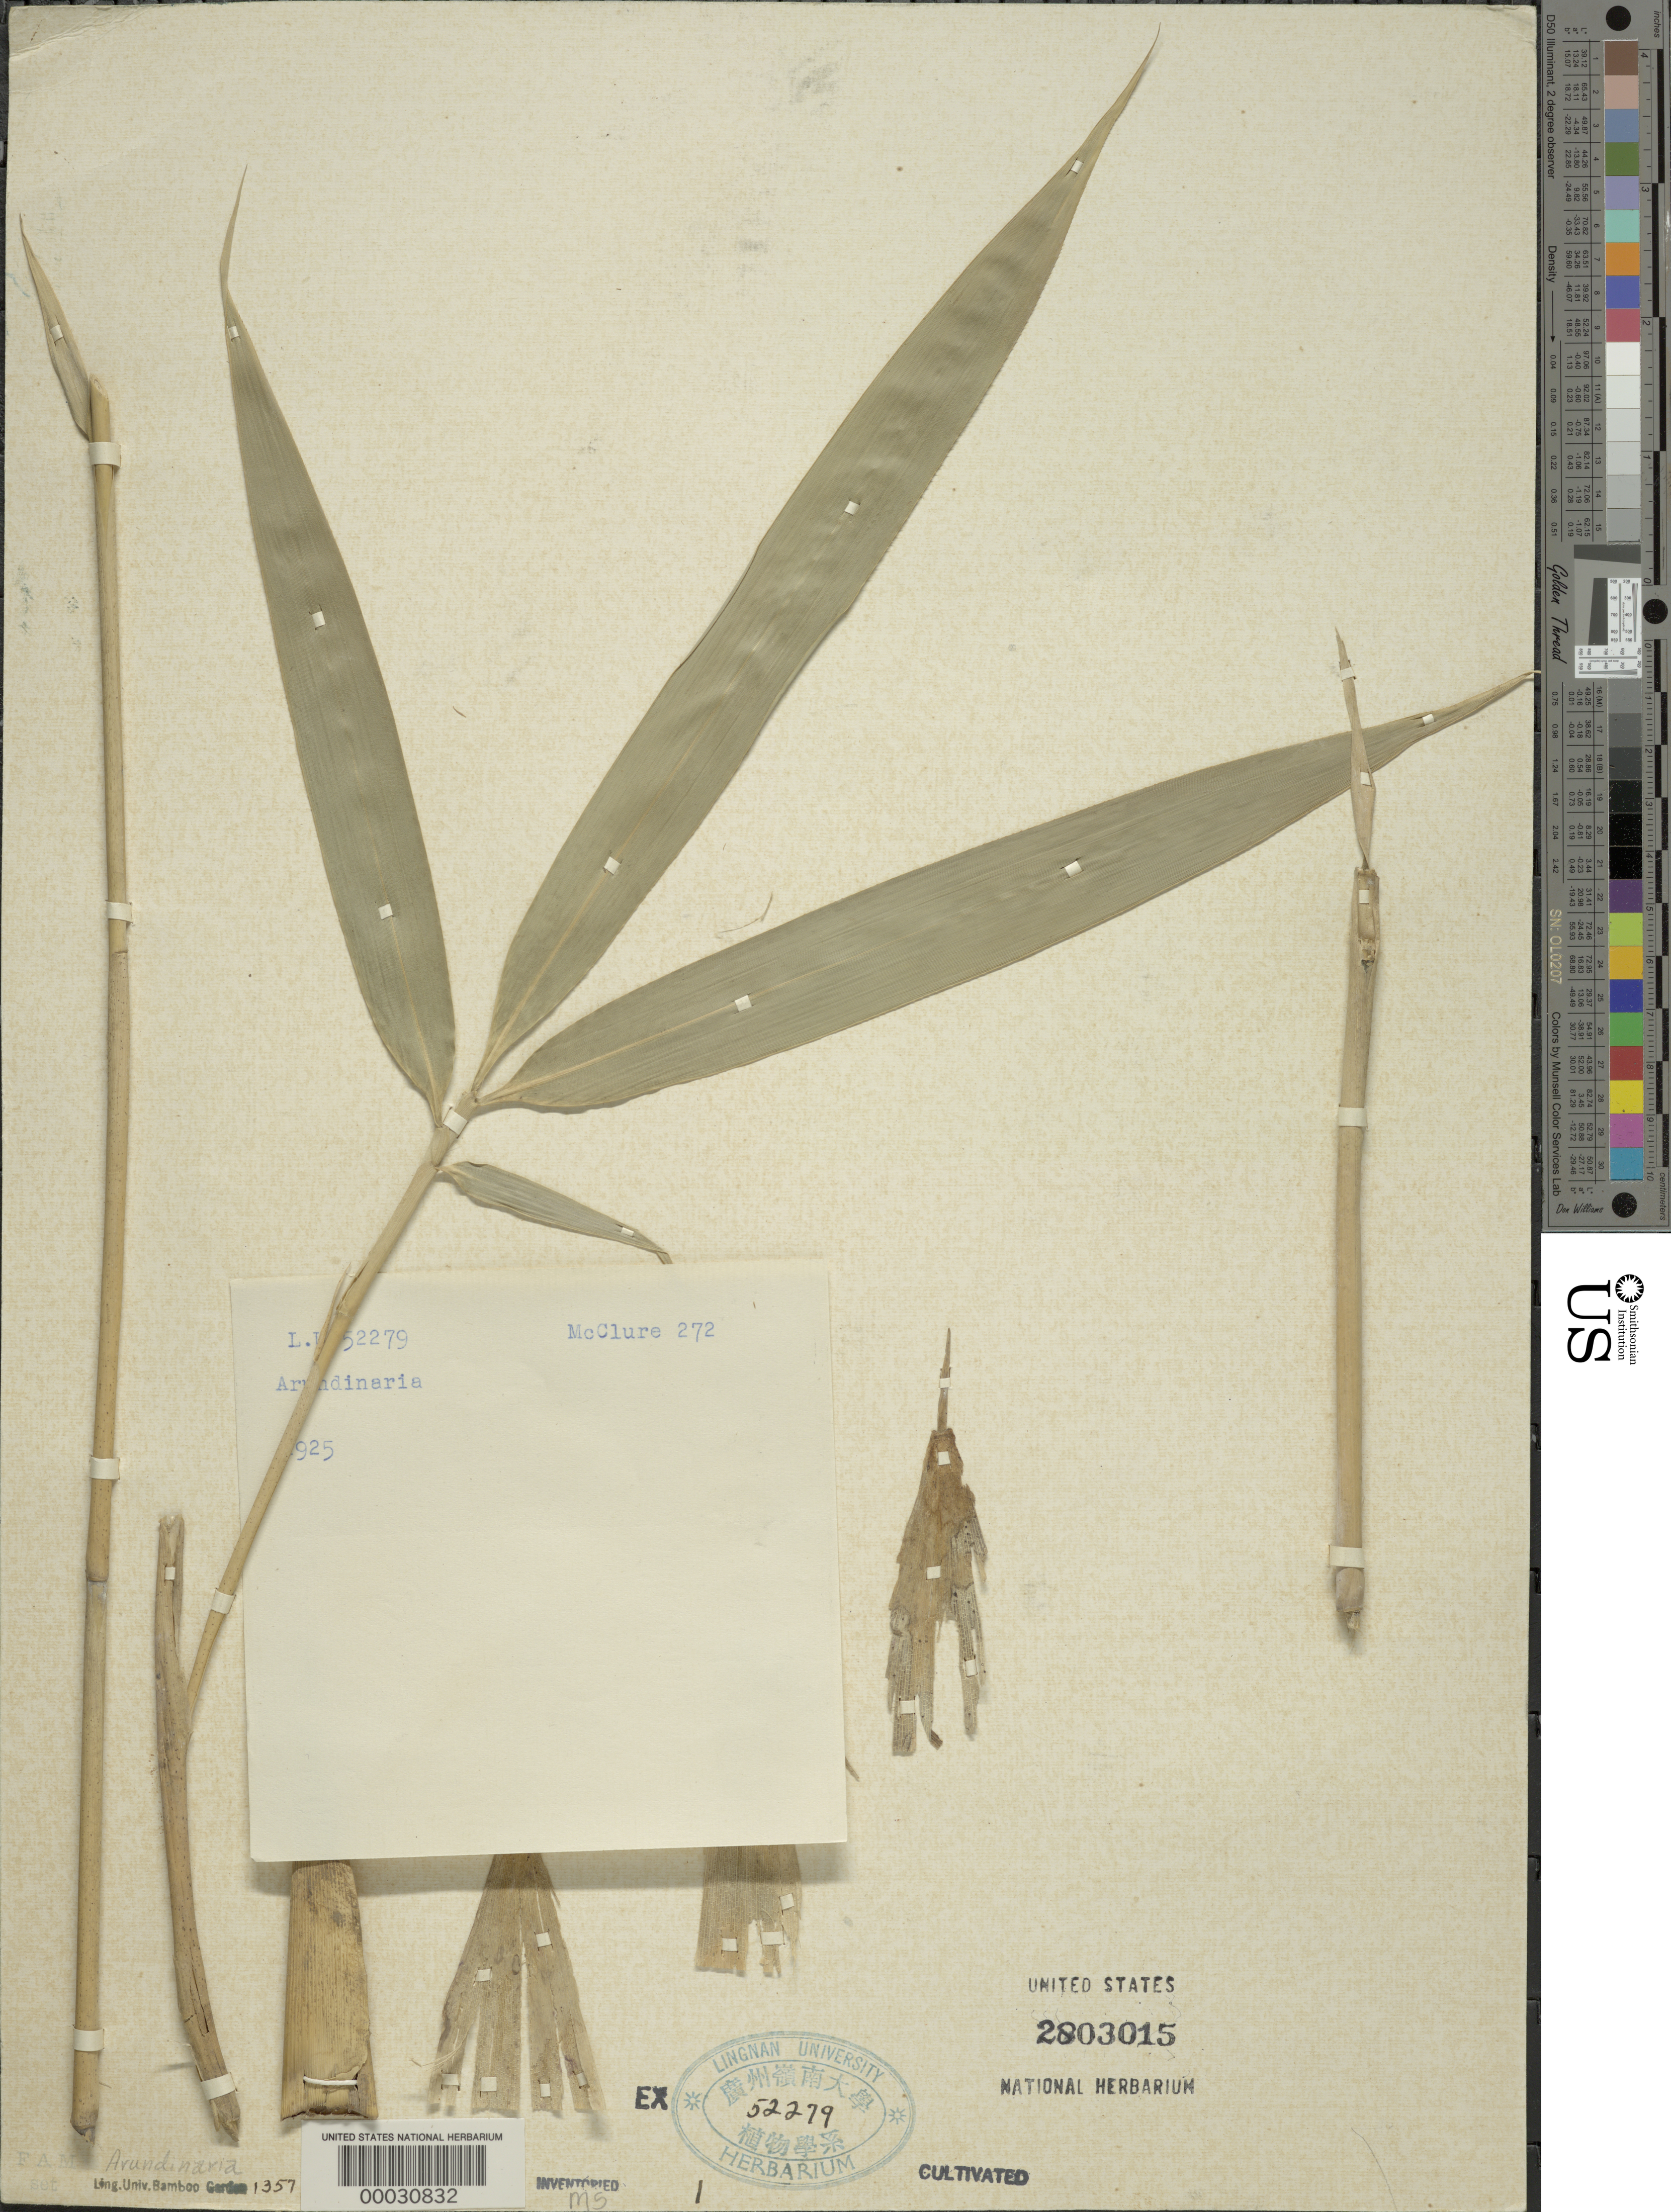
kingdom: Plantae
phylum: Tracheophyta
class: Liliopsida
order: Poales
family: Poaceae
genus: Arundinaria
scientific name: Arundinaria sp.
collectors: F. A. McClure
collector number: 272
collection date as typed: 1925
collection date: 1925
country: China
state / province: Guangdong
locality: Lingnan university bamboo garden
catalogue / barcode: US 2803015